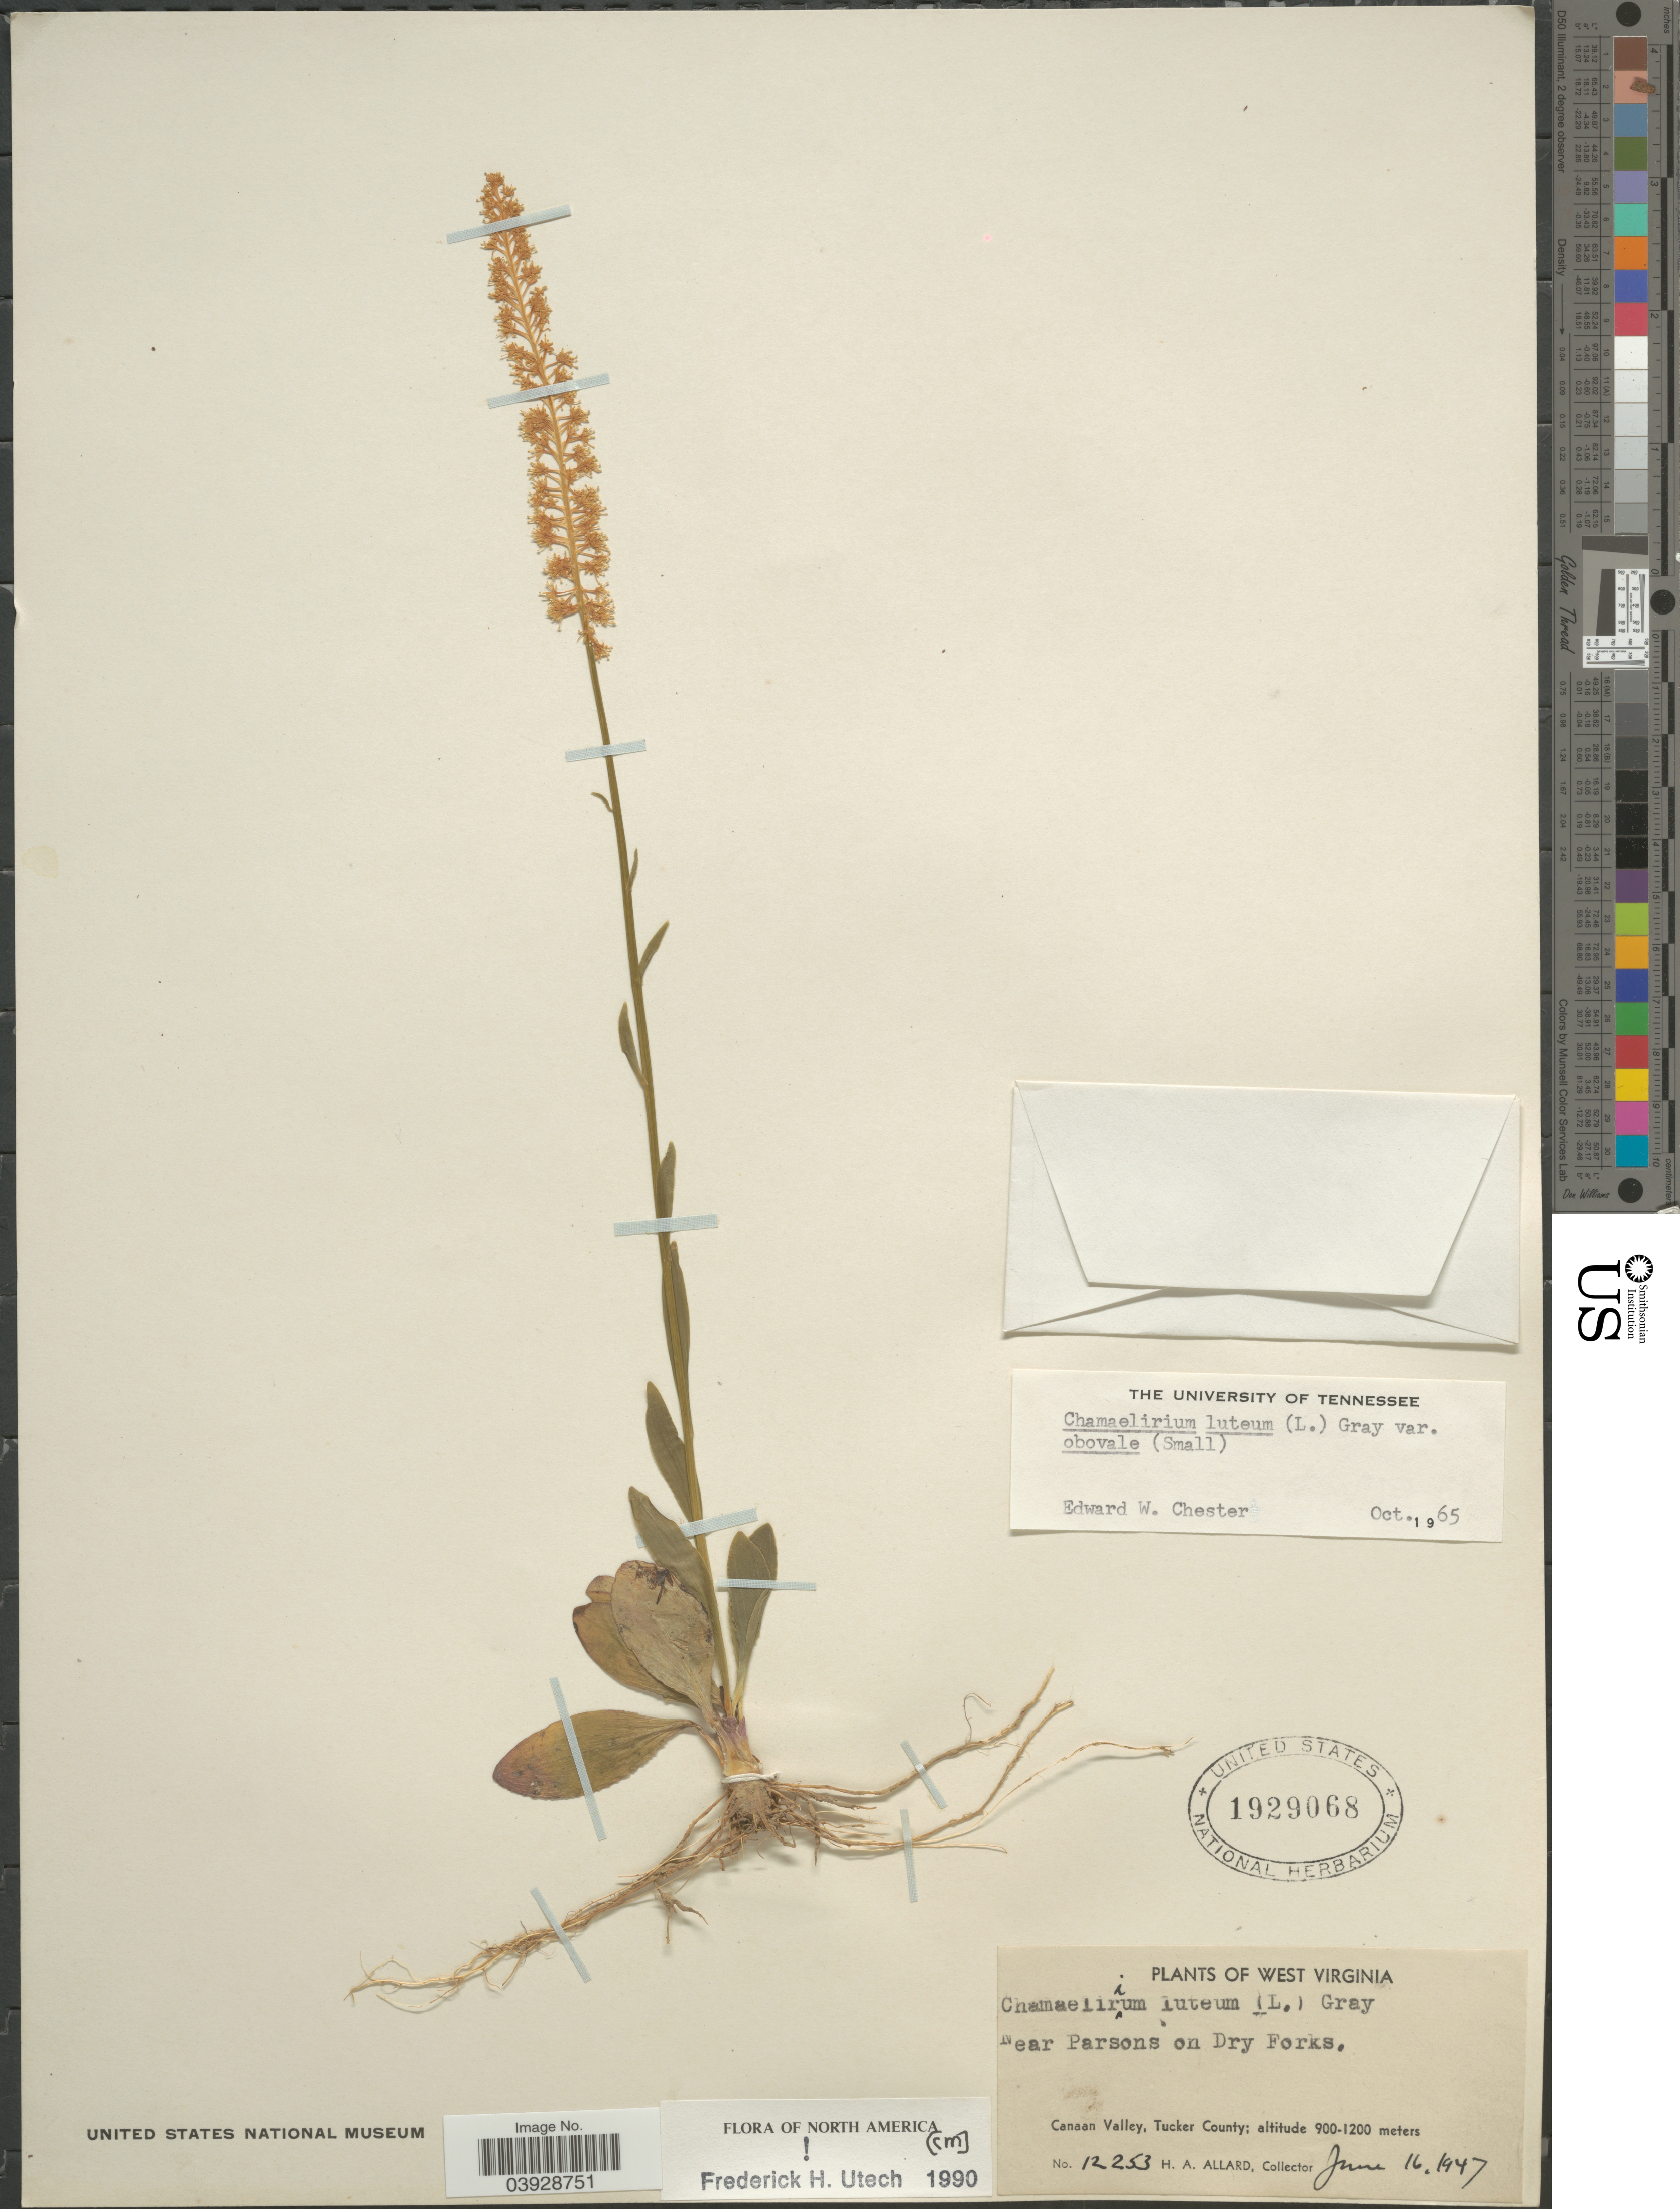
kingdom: Plantae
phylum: Tracheophyta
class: Liliopsida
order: Liliales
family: Melanthiaceae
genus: Chamaelirium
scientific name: Chamaelirium luteum var. obovale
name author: (Small) ined.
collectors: H. A. Allard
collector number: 12253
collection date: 1947-06-16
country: United States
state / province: West Virginia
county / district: Tucker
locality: Near Parsons on Dry Forks. Canaan Valley, Tucker County.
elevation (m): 900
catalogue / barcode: US 1929068